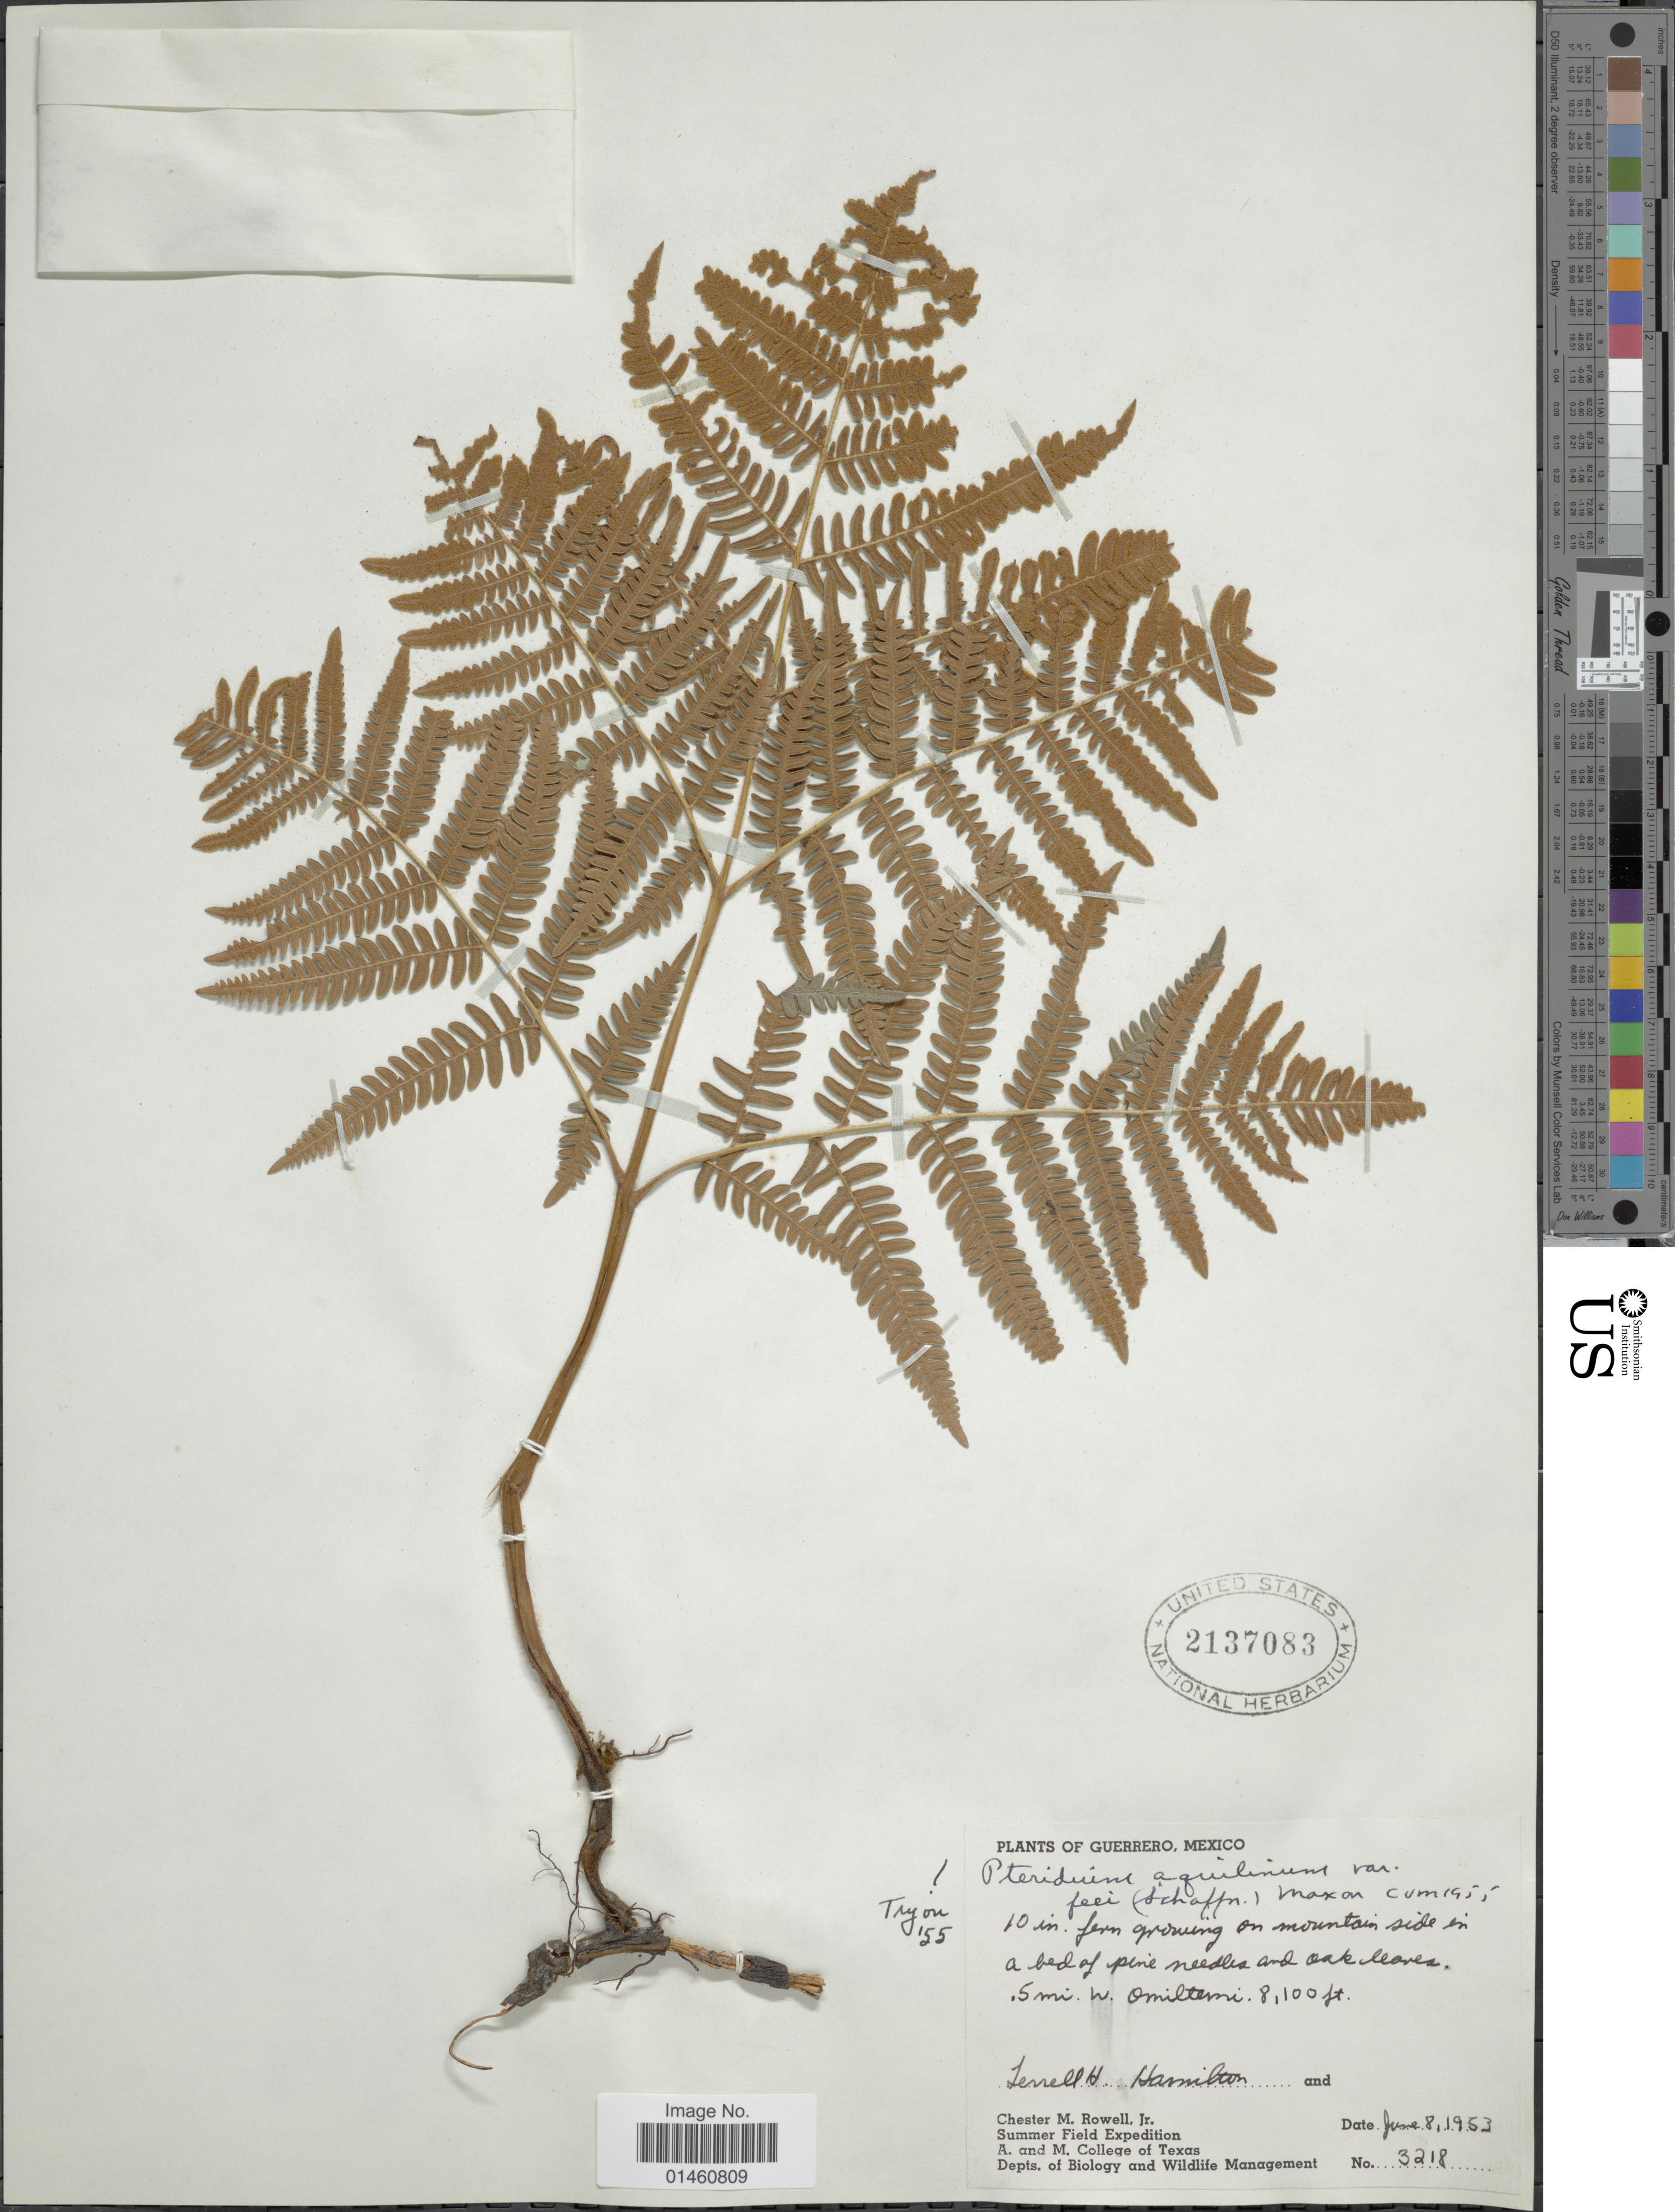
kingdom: Plantae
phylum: Tracheophyta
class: Polypodiopsida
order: Polypodiales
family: Dennstaedtiaceae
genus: Pteridium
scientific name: Pteridium aquilinum var. feei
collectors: C. M. Rowell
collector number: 3218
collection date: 1953-06-08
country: Mexico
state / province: Guerrero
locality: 5 mi. w. Omiltemi.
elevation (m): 2469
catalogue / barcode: US 2137083